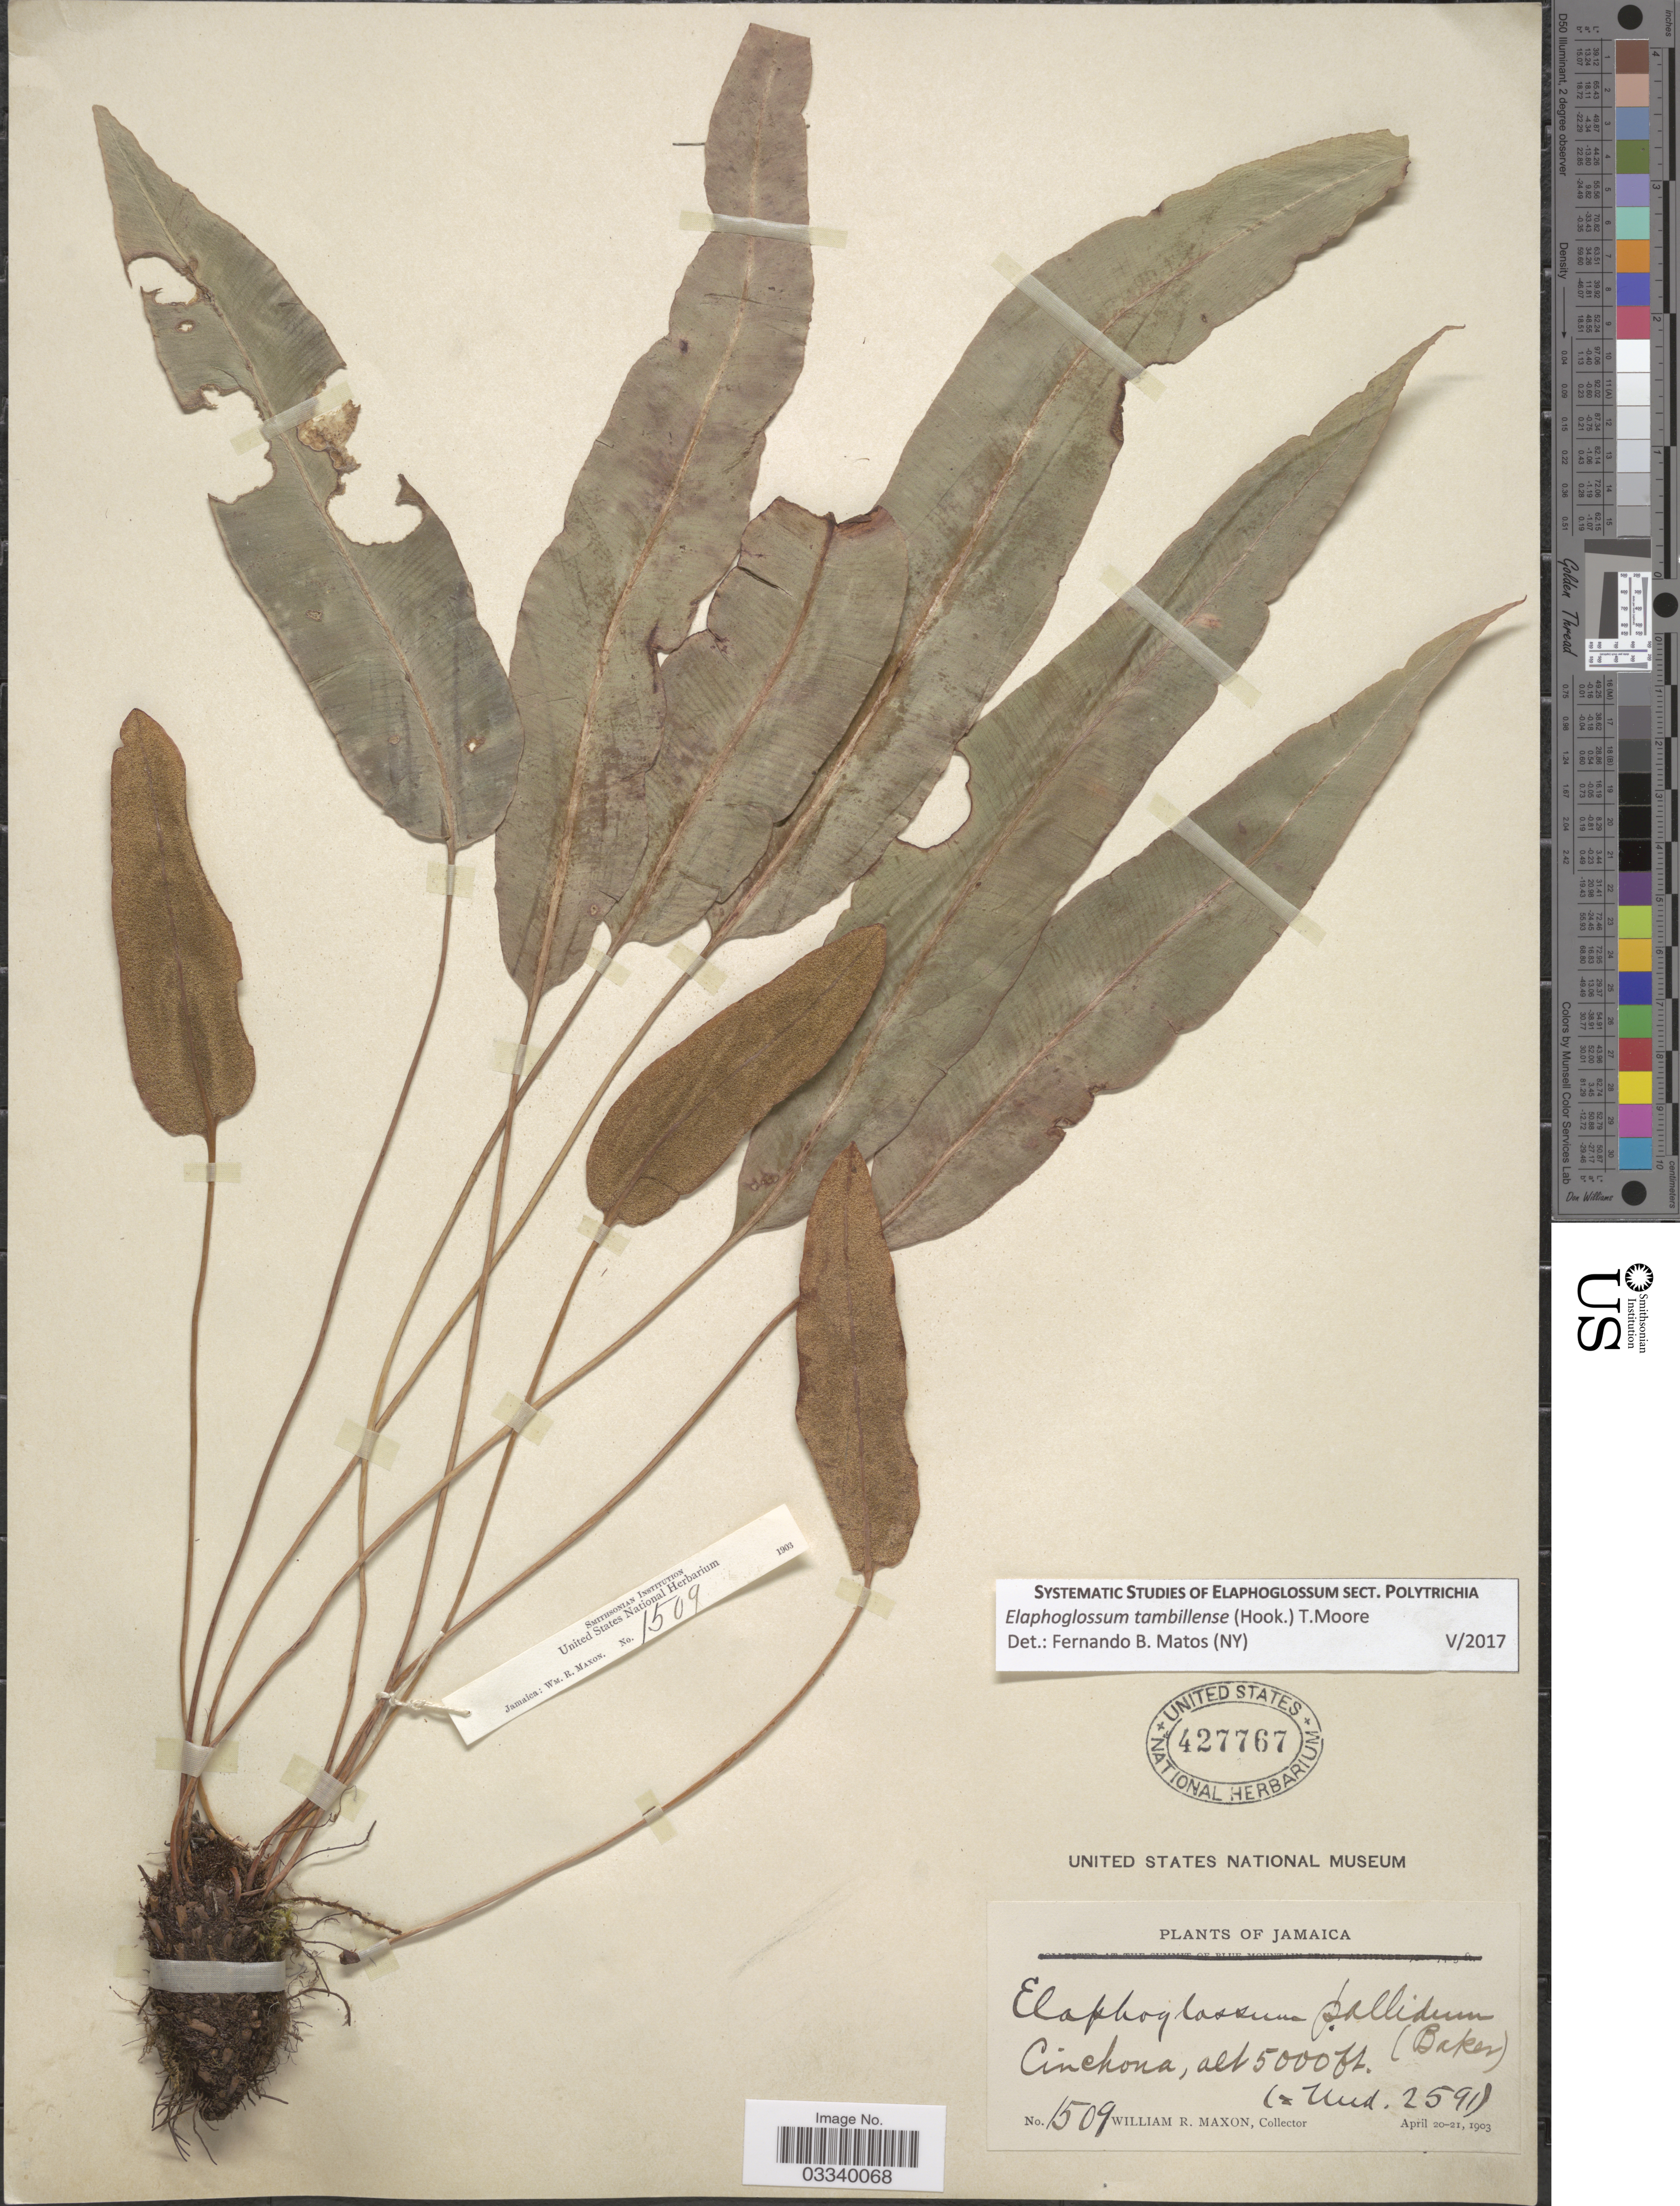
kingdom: Plantae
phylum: Tracheophyta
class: Polypodiopsida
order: Polypodiales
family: Dryopteridaceae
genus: Elaphoglossum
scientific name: Elaphoglossum tambillense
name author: (Hook.) T. Moore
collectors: W. R. Maxon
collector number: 1509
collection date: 1903-04-20/1903-04-21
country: Jamaica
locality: Cinchona.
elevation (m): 1524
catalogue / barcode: US 427767